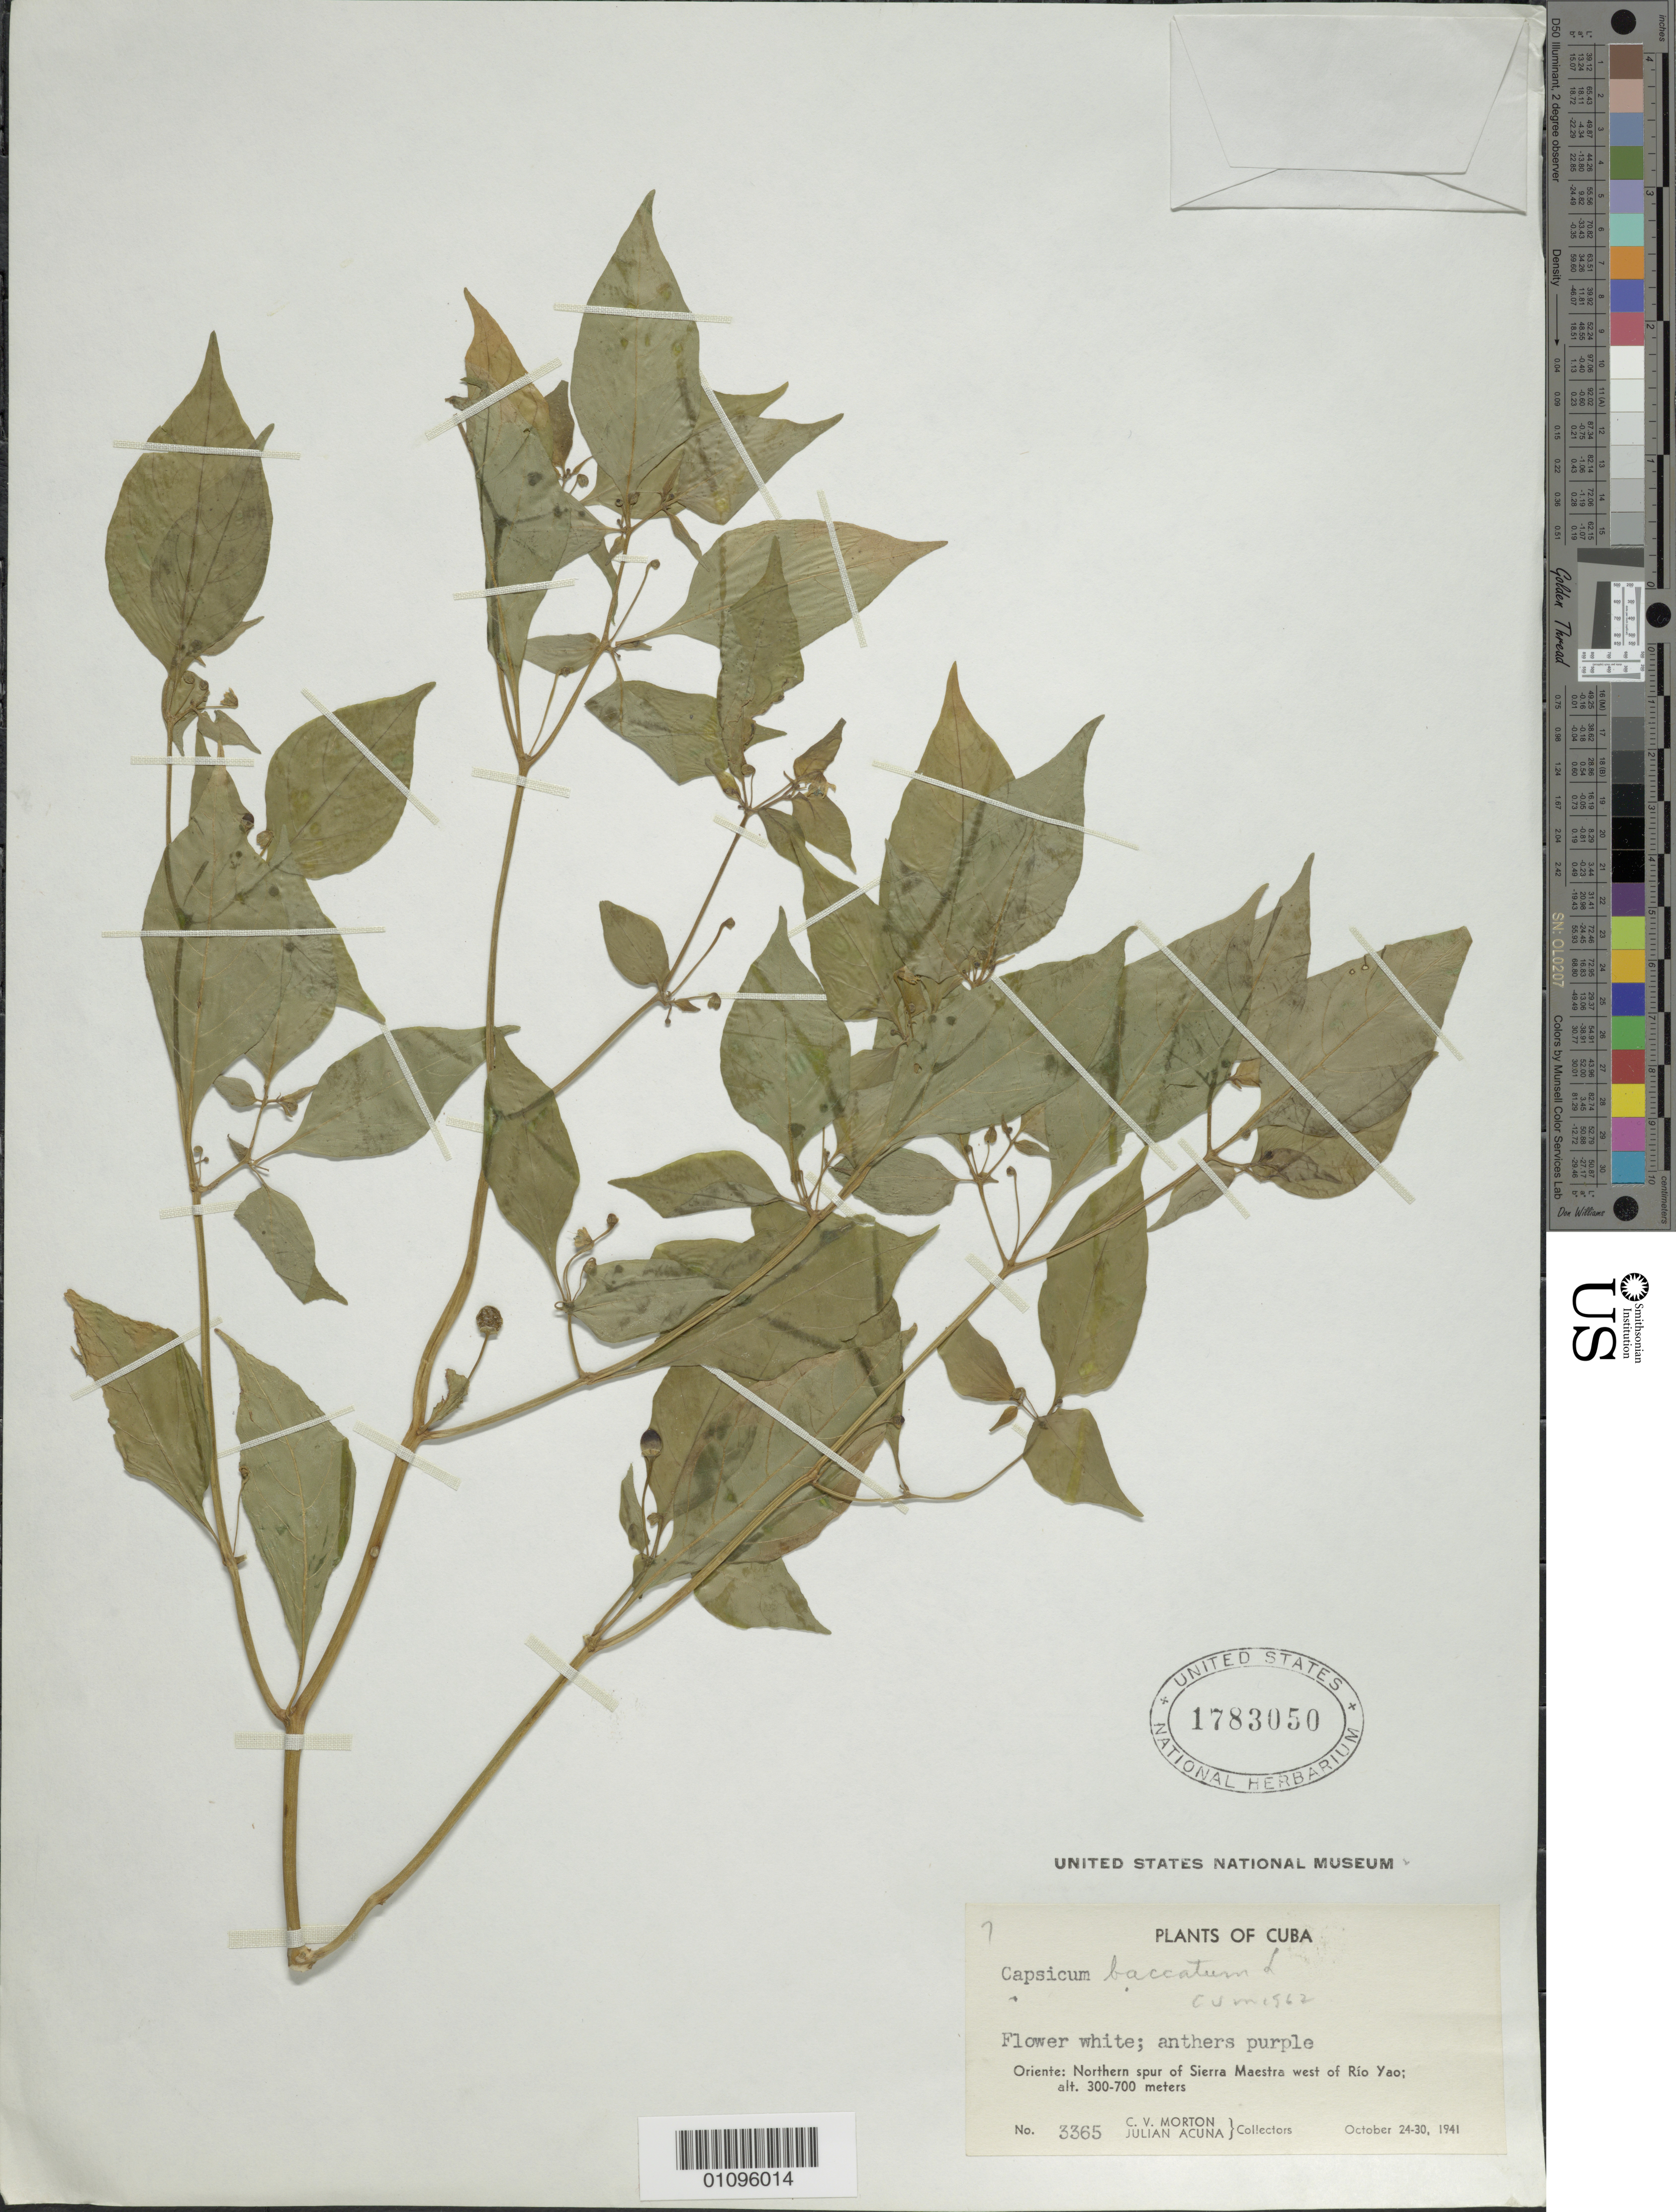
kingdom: Plantae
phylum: Tracheophyta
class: Magnoliopsida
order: Solanales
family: Solanaceae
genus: Capsicum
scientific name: Capsicum baccatum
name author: L.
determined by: Morton, C. V.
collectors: C. V. Morton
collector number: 3365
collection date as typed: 24 Oct 1941 to 30 Oct 1941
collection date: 1941-10-24/1941-10-30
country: Cuba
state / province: Oriente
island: Cuba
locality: Sierra Maestra, northern spur; W of Río Yao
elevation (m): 300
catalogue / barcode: US 1783050